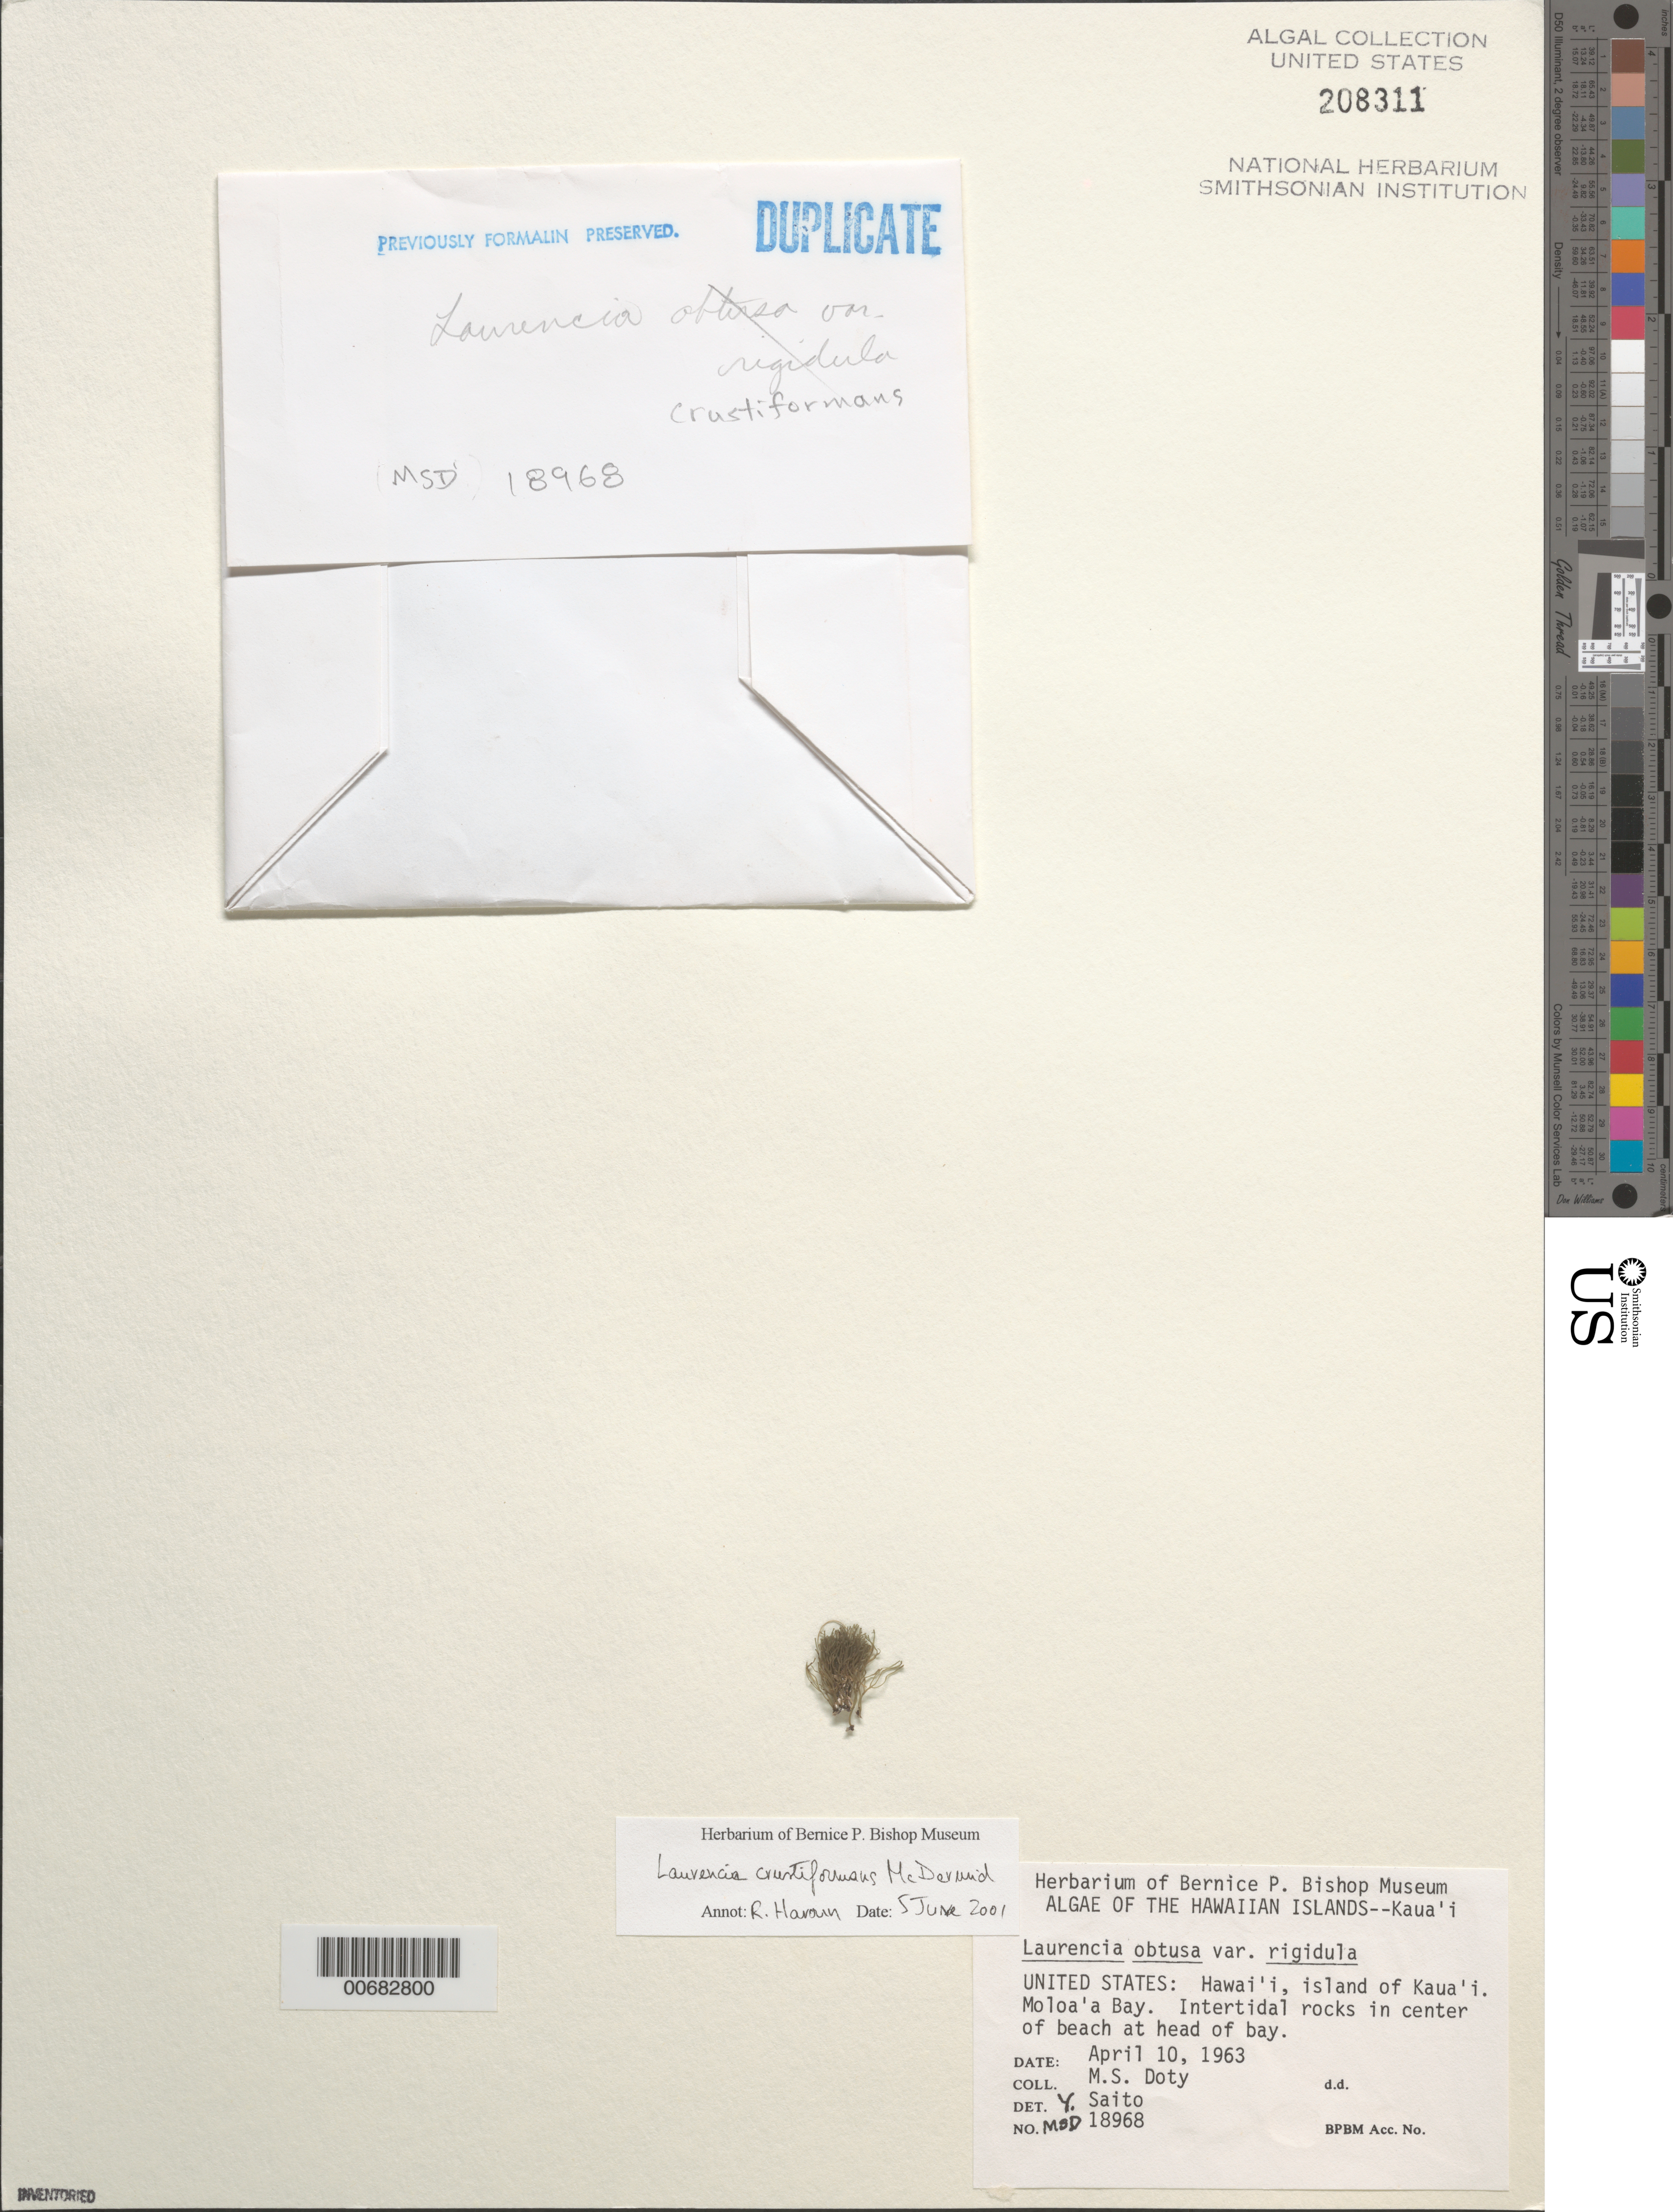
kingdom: Plantae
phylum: Rhodophyta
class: Florideophyceae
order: Ceramiales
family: Rhodomelaceae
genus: Palisada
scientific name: Palisada crustiformans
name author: (McDermid) A.R. Sherwood et al.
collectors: M. S. Doty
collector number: MSD 18968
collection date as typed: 10 Apr 1963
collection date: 1963-04-10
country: United States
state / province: Hawaii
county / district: Kauai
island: Kaua'i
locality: Moloa'a Bay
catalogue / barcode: US 208311